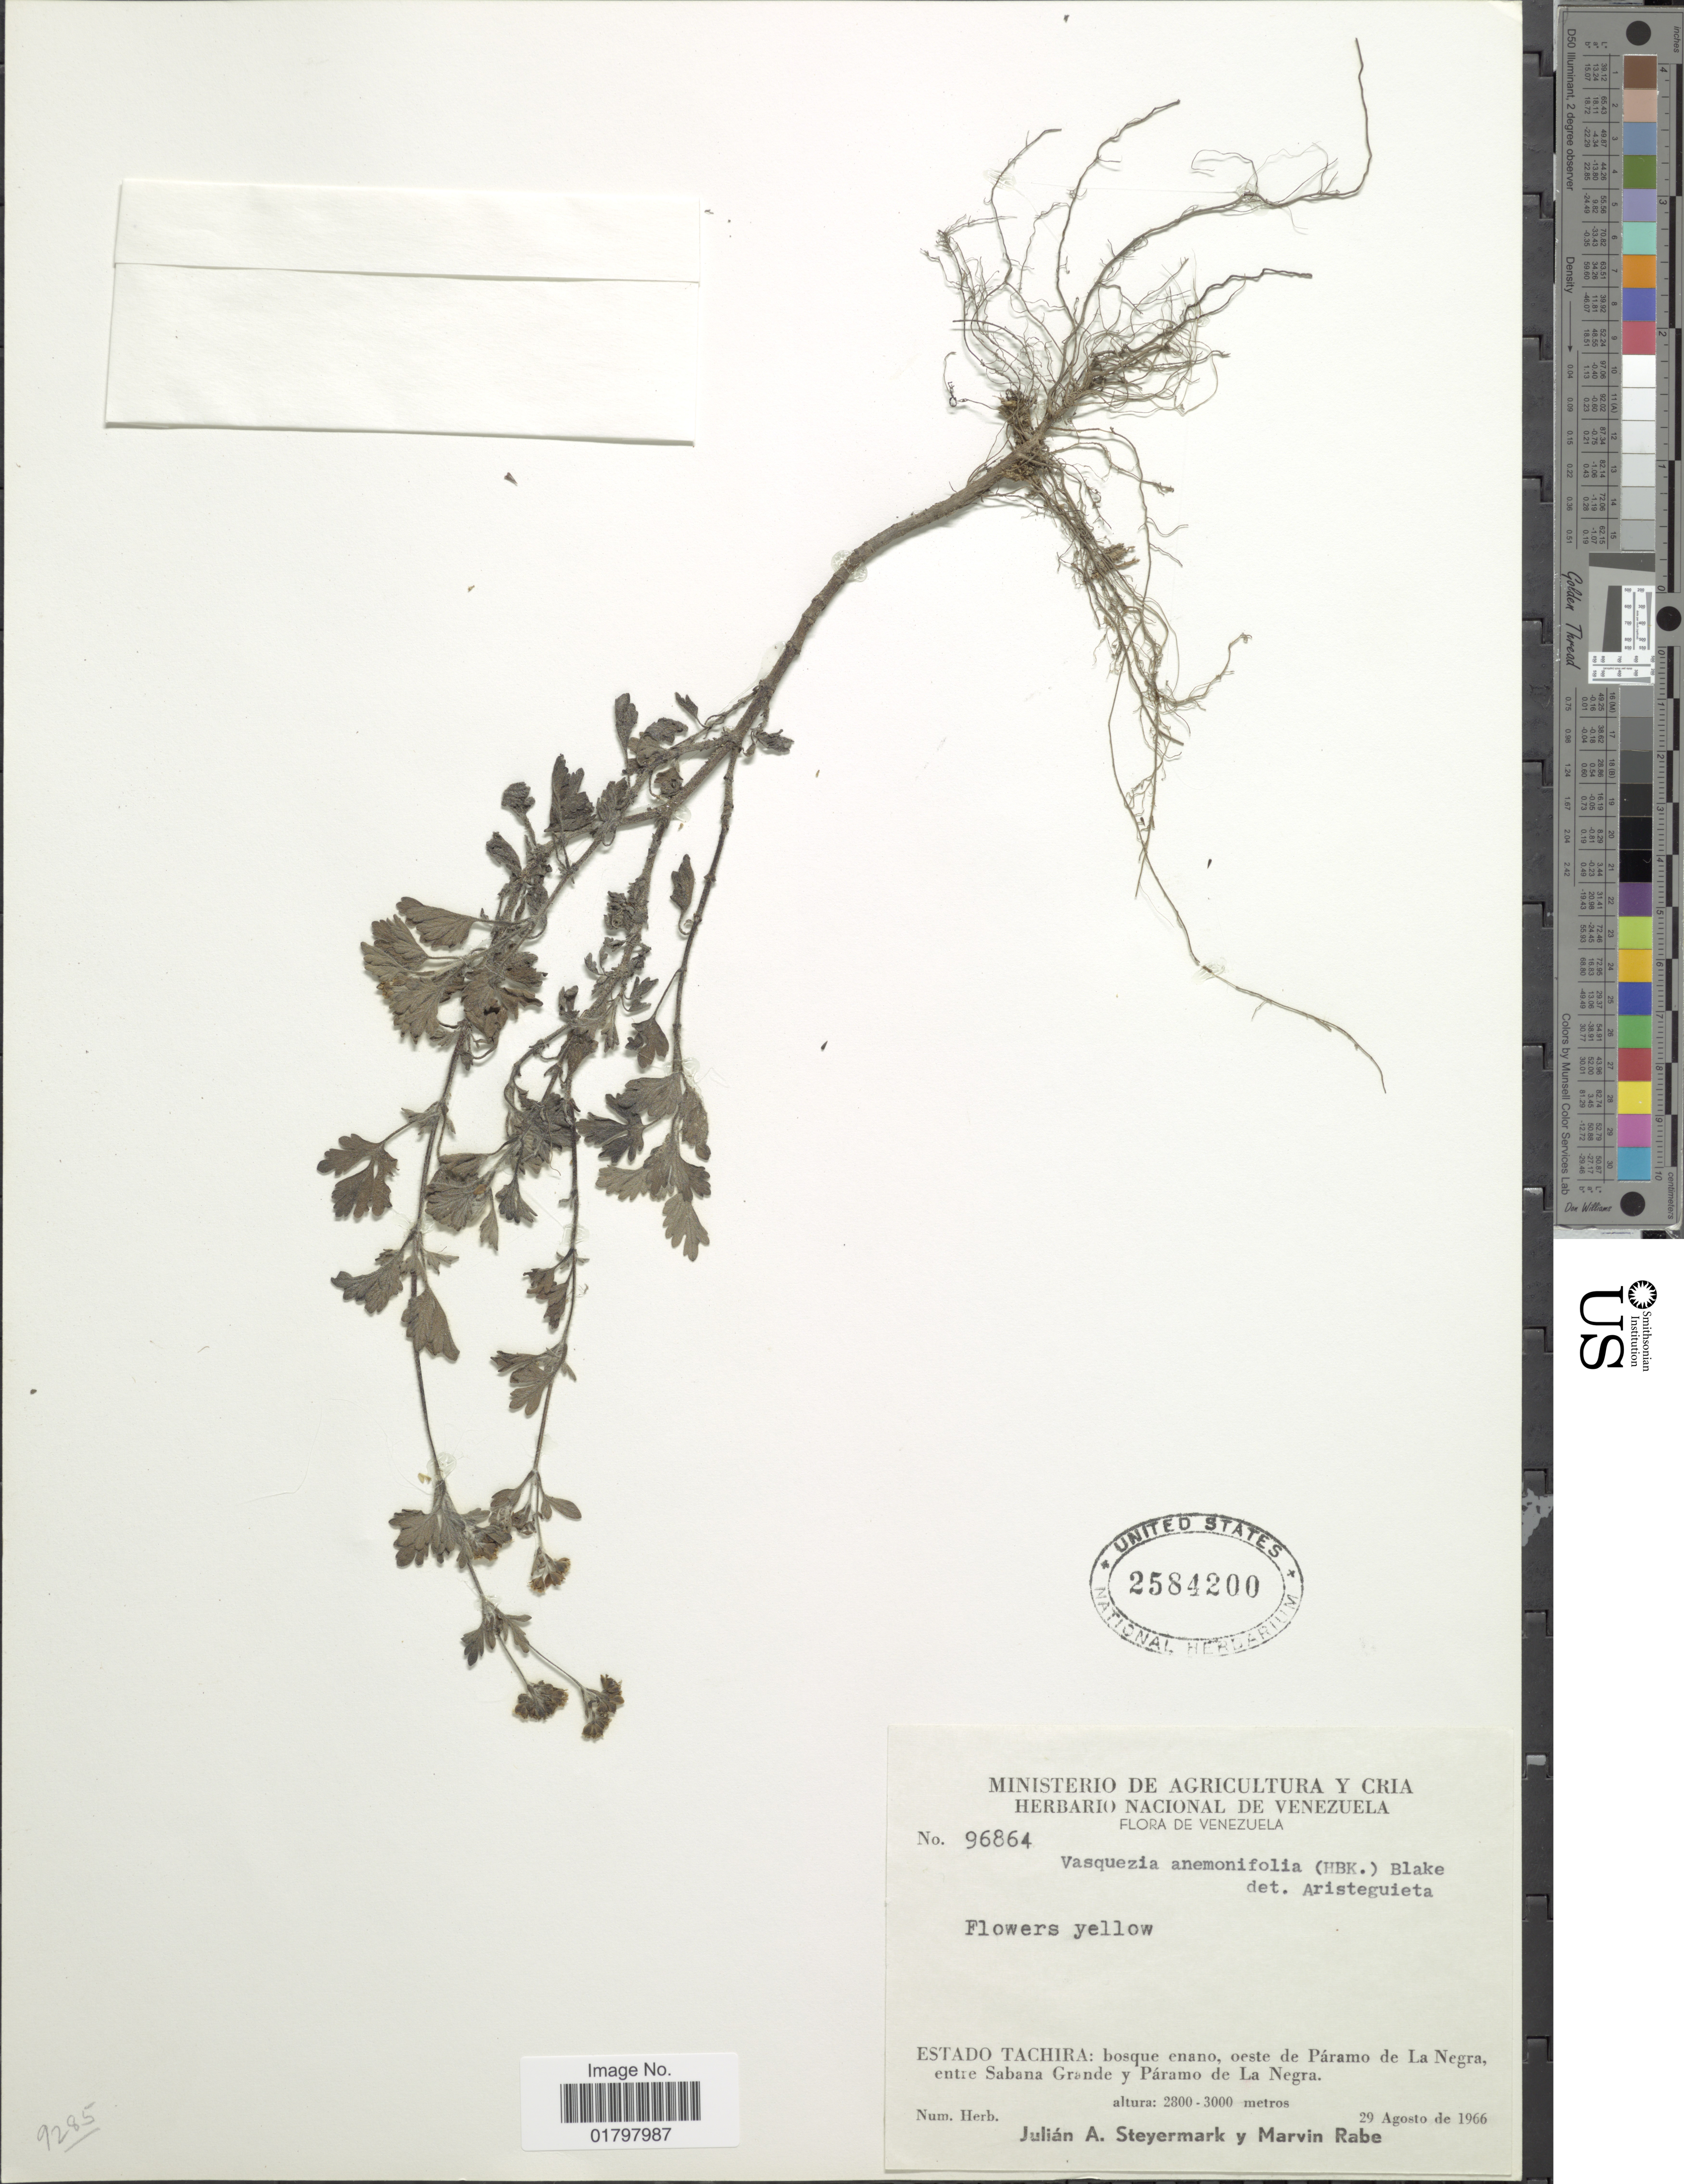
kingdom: Plantae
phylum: Tracheophyta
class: Magnoliopsida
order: Asterales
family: Asteraceae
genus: Vasquesia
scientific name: Vasquesia anemonifolia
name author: (Kunth) Less.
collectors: J. Steyermark & M. Rabe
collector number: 96864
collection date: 1966-08-29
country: Venezuela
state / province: Tachira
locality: Estado Tachira: bosque enano, oeste de Páramo de La Negra, entre Sabana Grande y Páramo de La Negra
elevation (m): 2300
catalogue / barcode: US 2584200